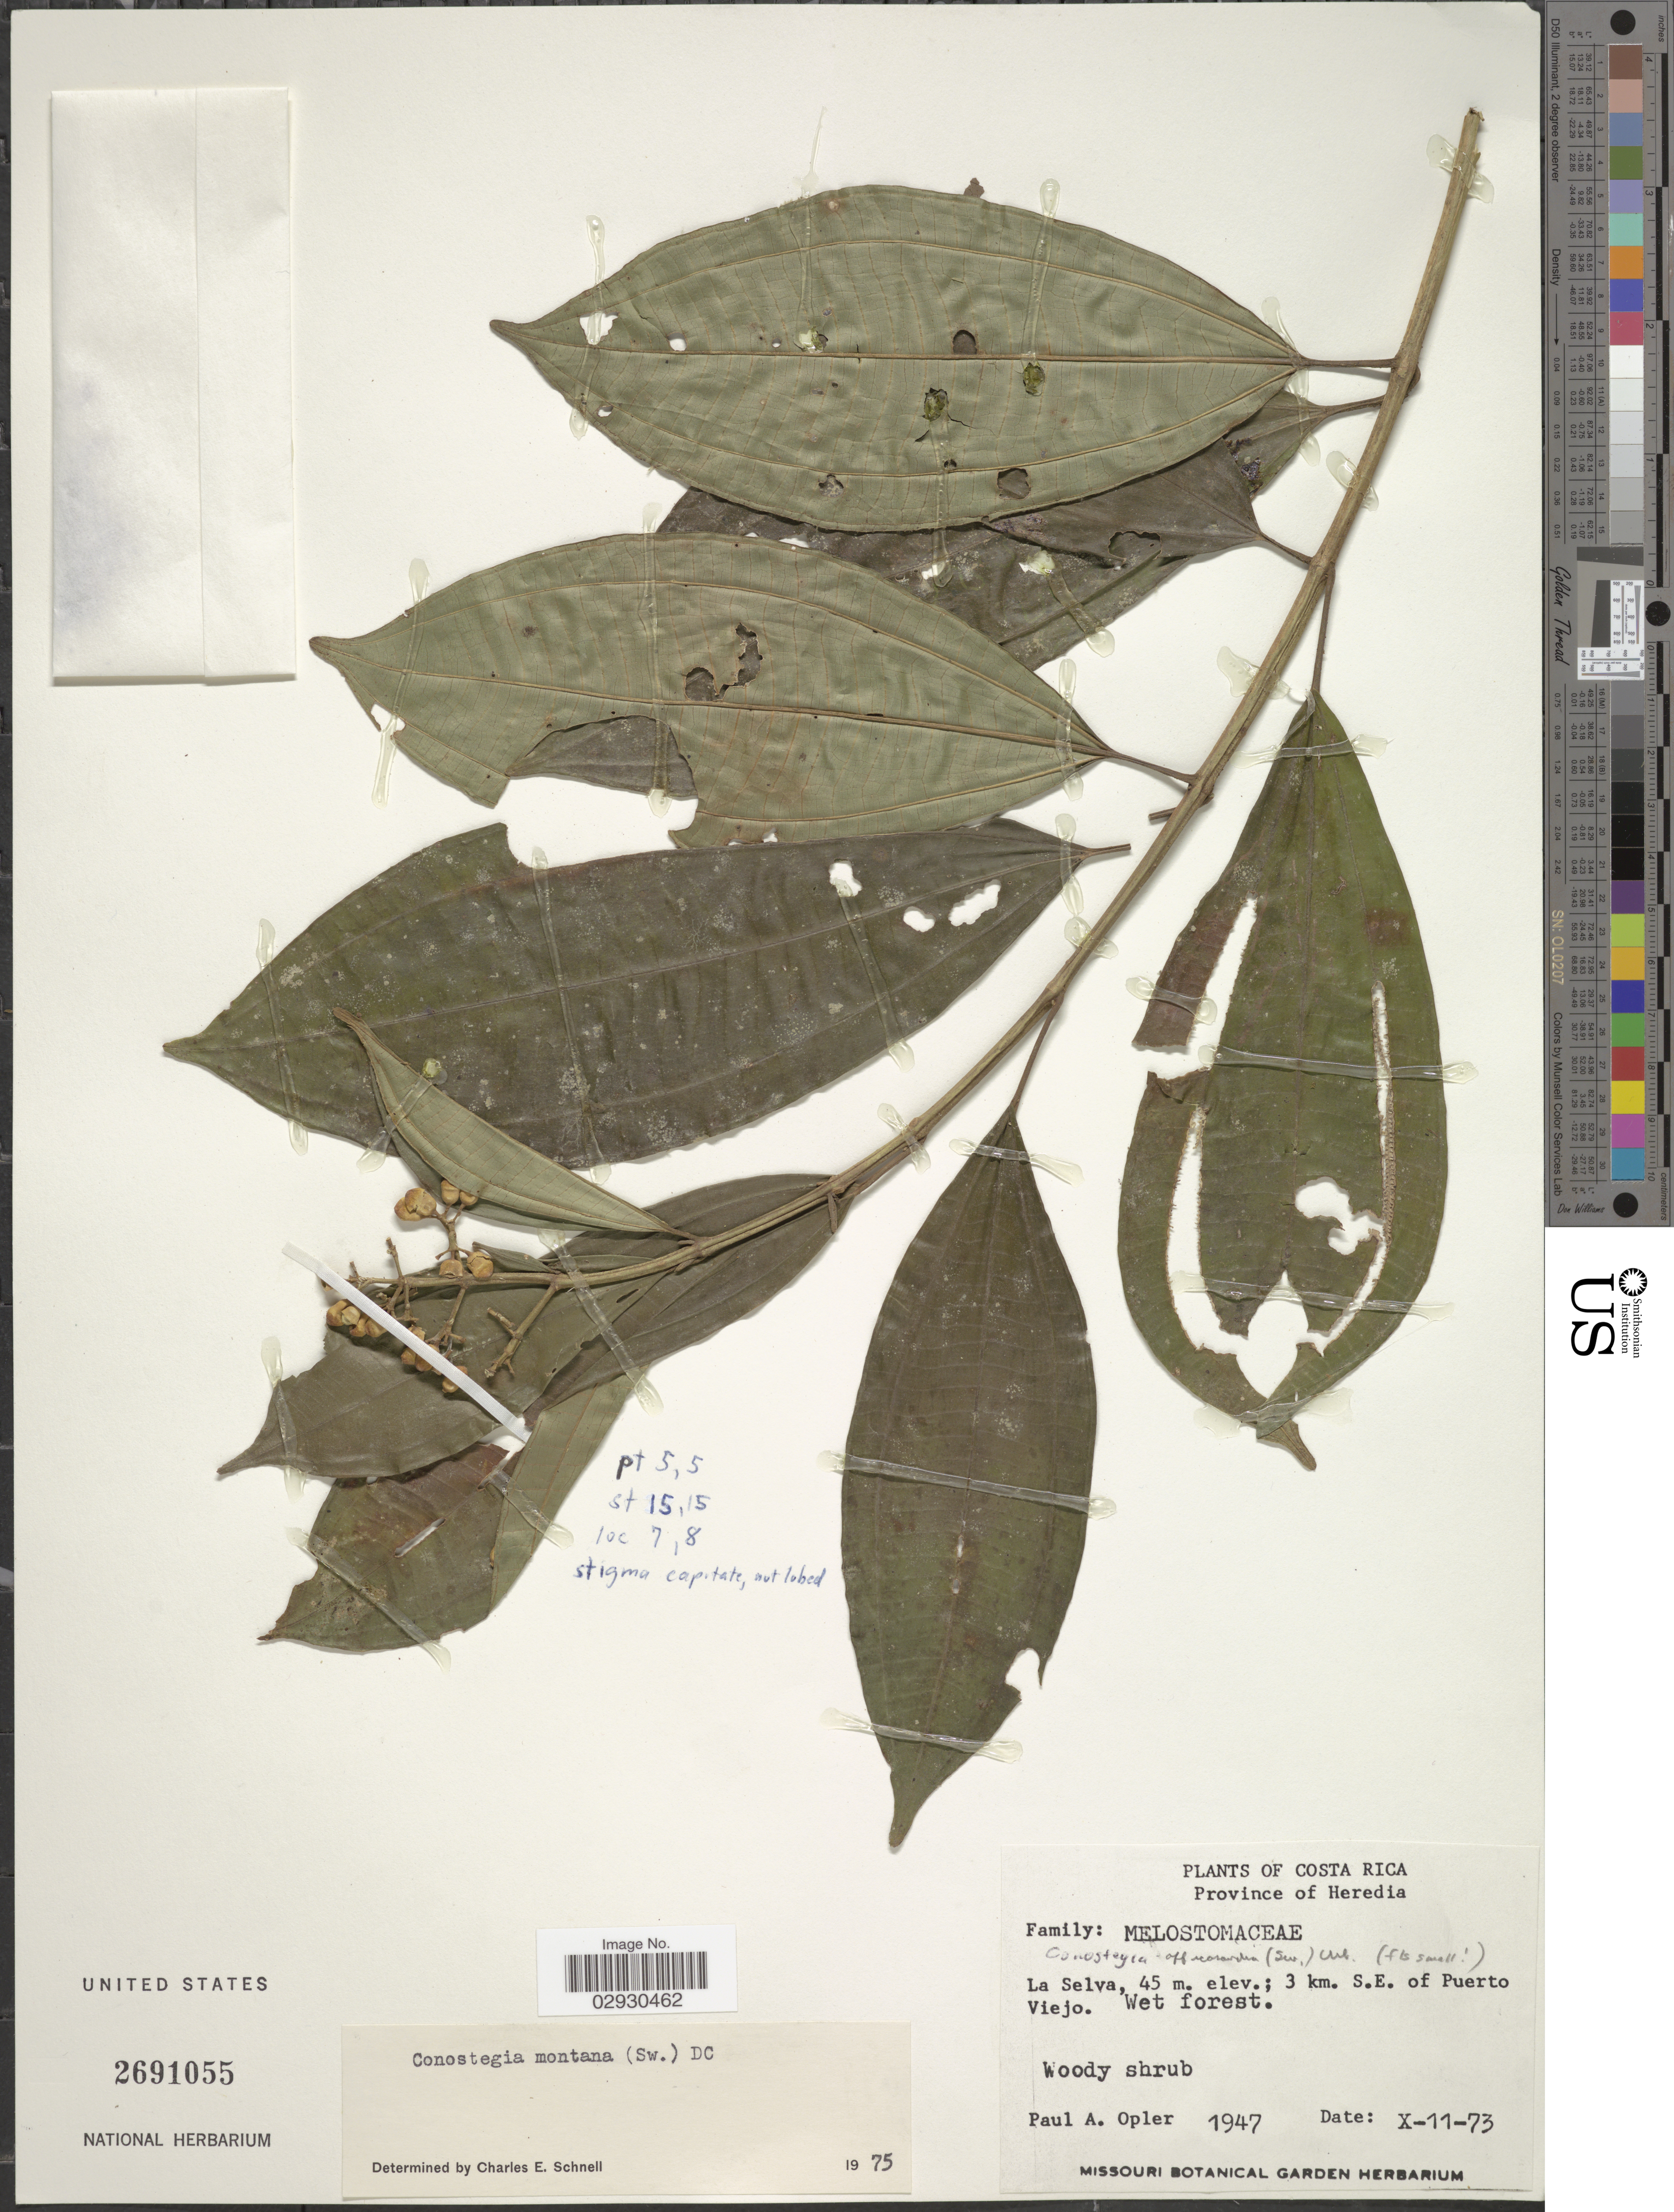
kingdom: Plantae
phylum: Tracheophyta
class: Magnoliopsida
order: Myrtales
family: Melastomataceae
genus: Conostegia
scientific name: Conostegia montana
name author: (Sw.) D. Don ex DC.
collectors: P. Opler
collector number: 1947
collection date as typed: Transcribed d/m/y: 11/10/73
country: Costa Rica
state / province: Heredia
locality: La Selva, 3 km. S.E. of Puerto Viejo.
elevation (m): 45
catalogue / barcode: US 2691055